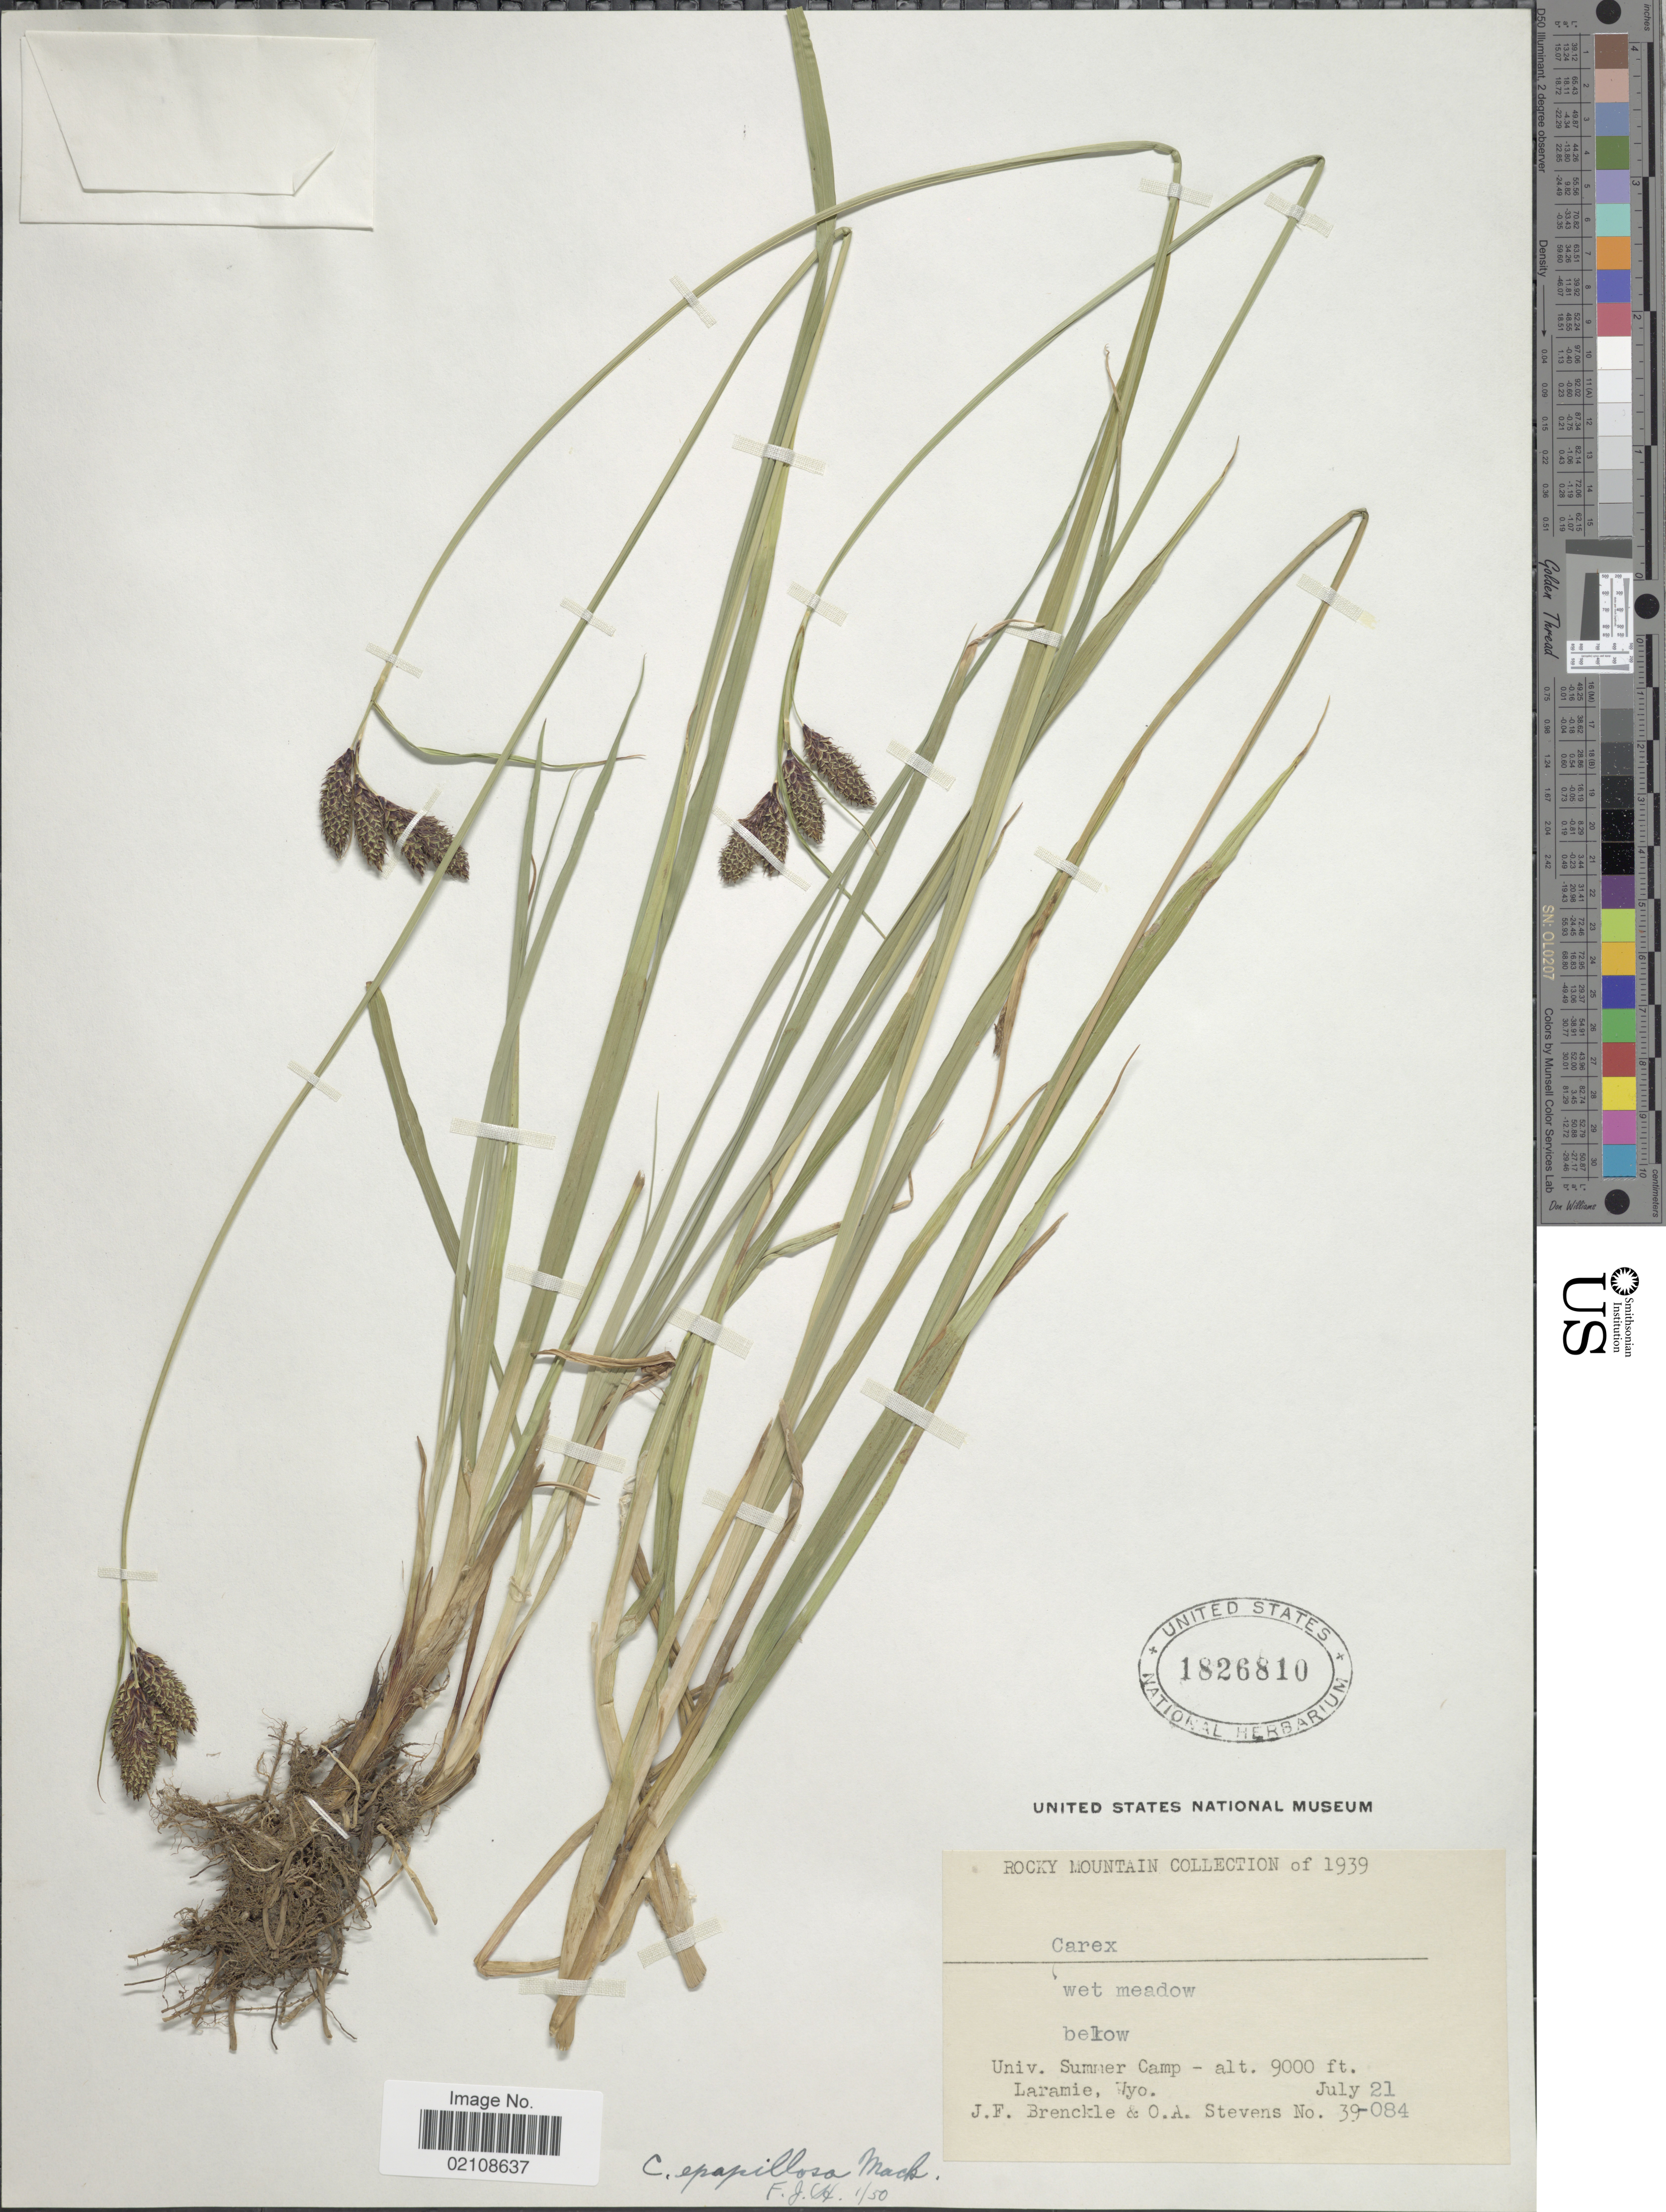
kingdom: Plantae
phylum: Tracheophyta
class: Liliopsida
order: Poales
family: Cyperaceae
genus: Carex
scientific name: Carex epapillosa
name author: Mack.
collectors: J. Brenckle & O. A. Stevens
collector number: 39-084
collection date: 1939-07-21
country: United States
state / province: Wyoming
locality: Rocky Mountain, wet meadow, below Univ. Summer Camp, Laramie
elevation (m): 2743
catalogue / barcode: US 1826810